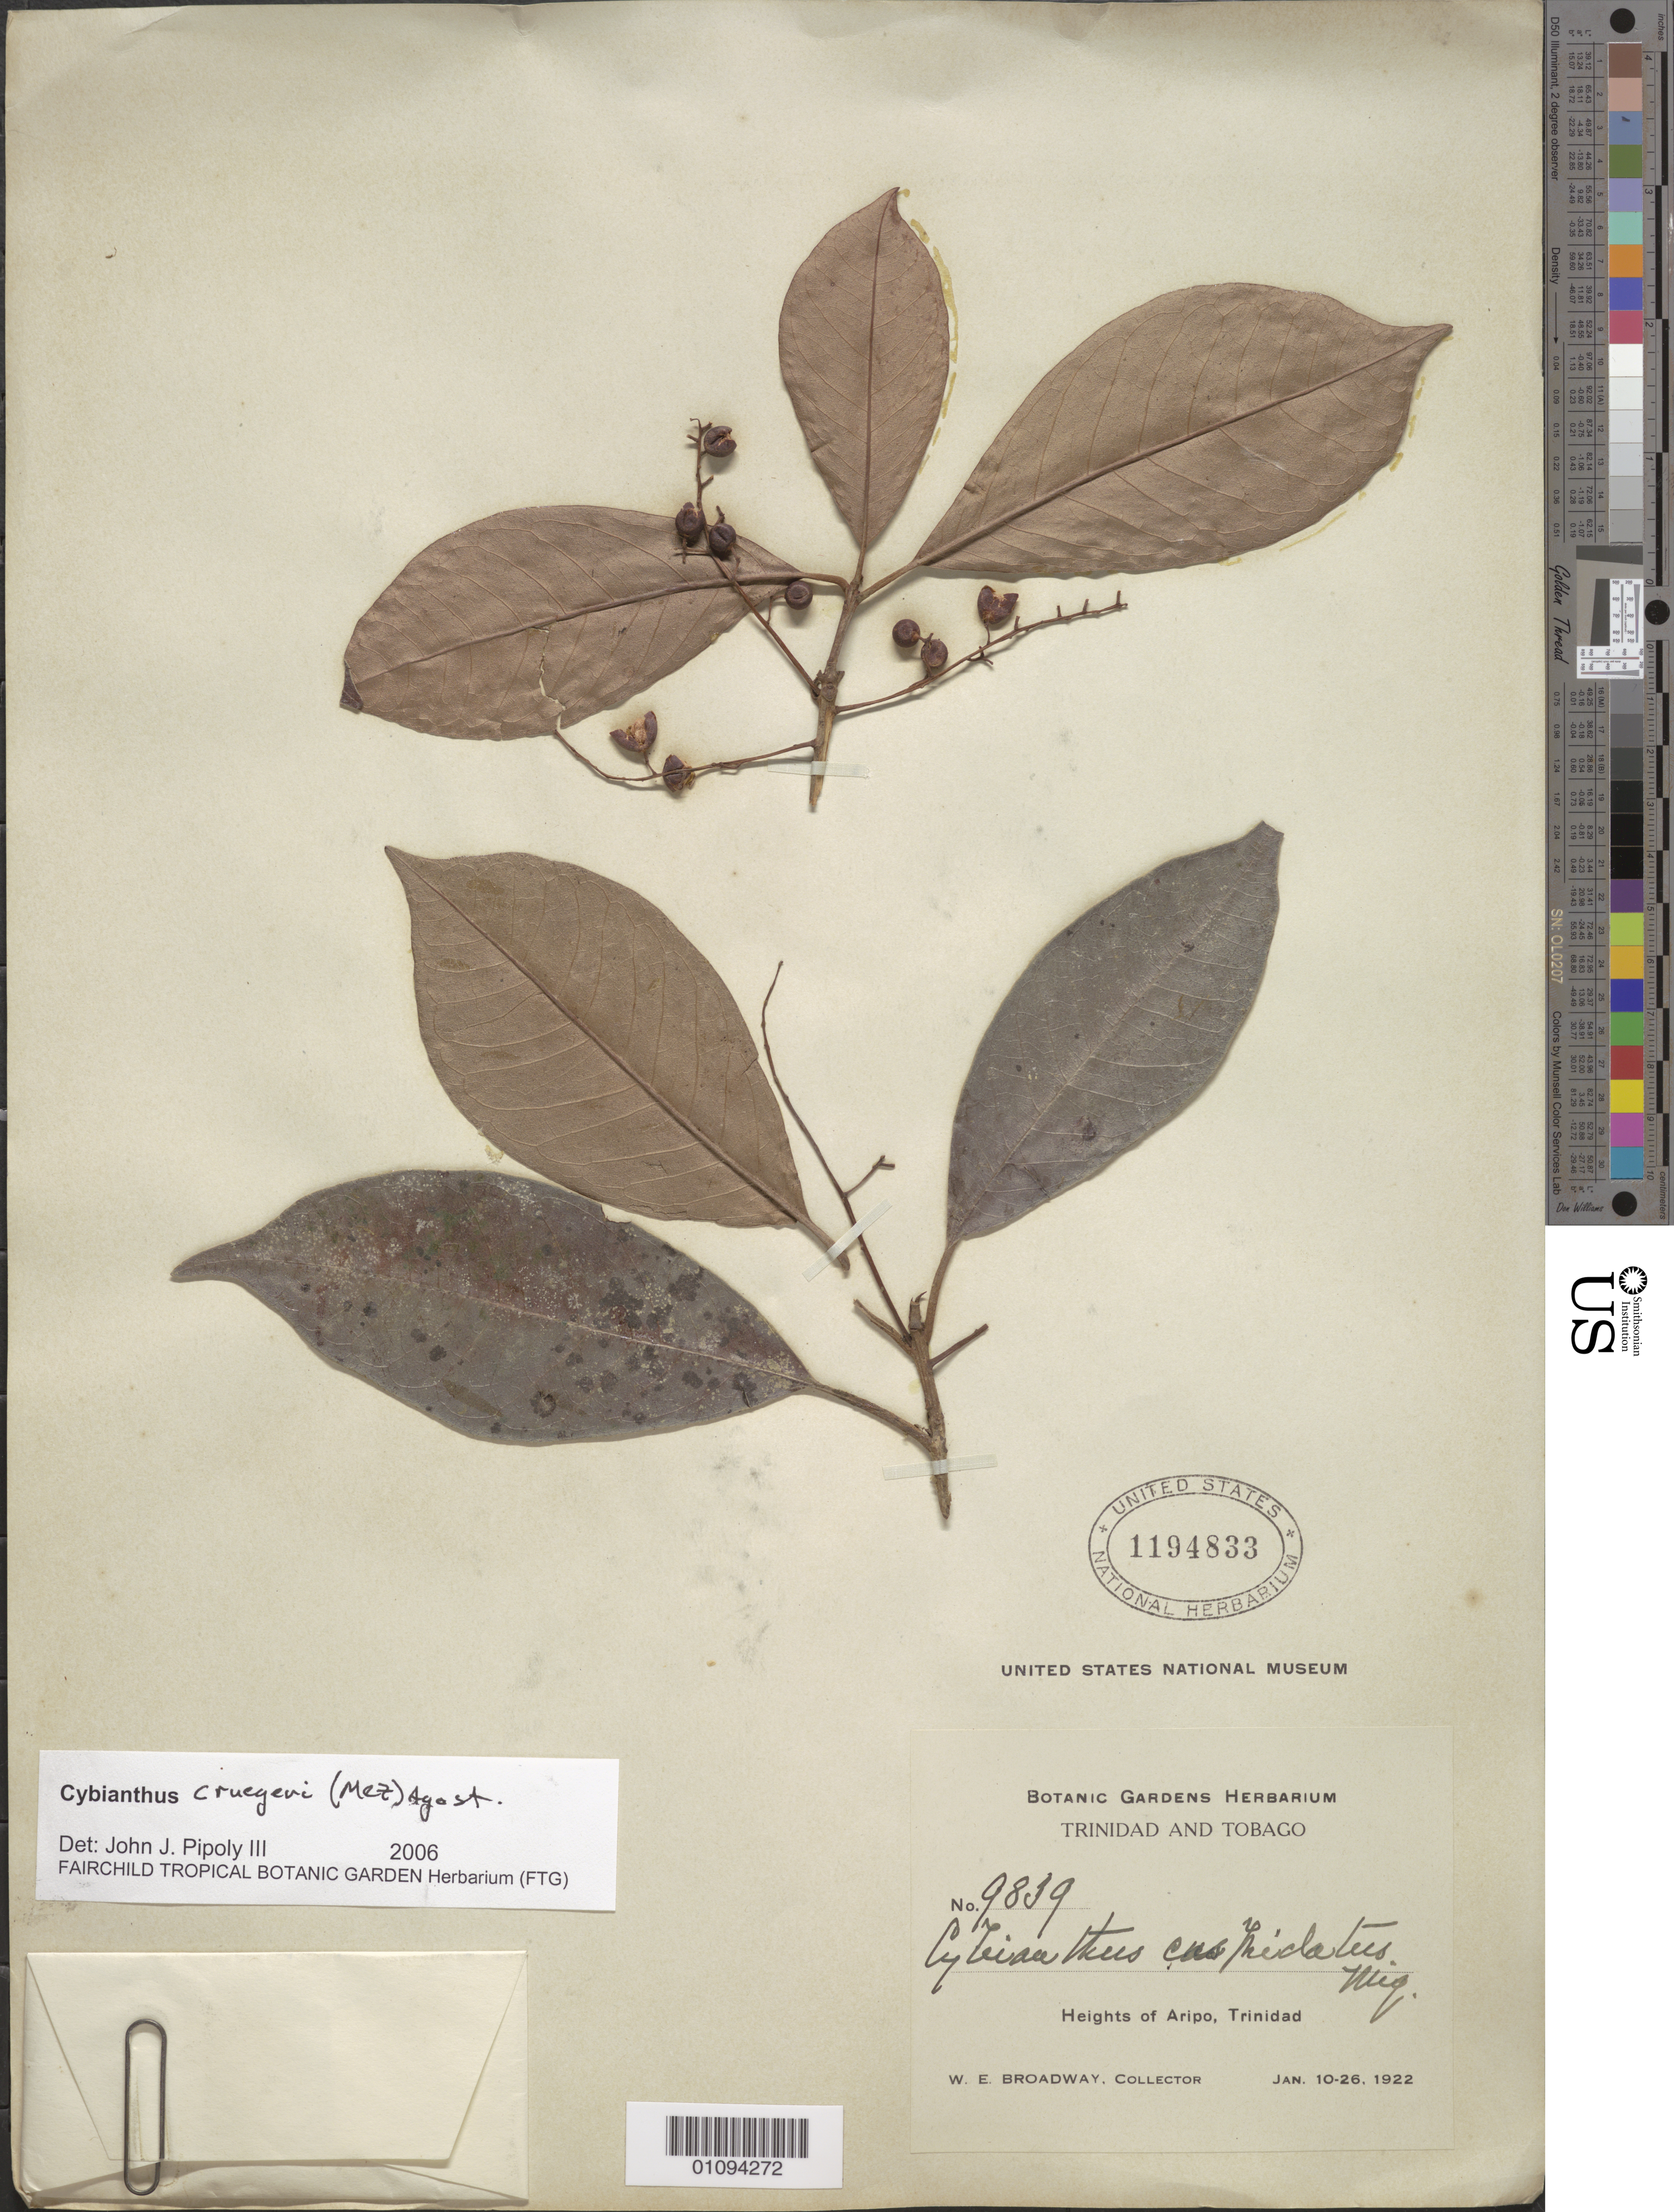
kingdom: Plantae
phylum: Tracheophyta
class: Magnoliopsida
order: Ericales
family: Primulaceae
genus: Cybianthus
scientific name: Cybianthus cruegeri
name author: Mez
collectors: W. E. Broadway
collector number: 9839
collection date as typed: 10 Jan 1922 to 26 Jan 1922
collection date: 1922-01-10/1922-01-26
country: Trinidad and Tobago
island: Trinidad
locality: Heights of Aripo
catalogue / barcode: US 1194833